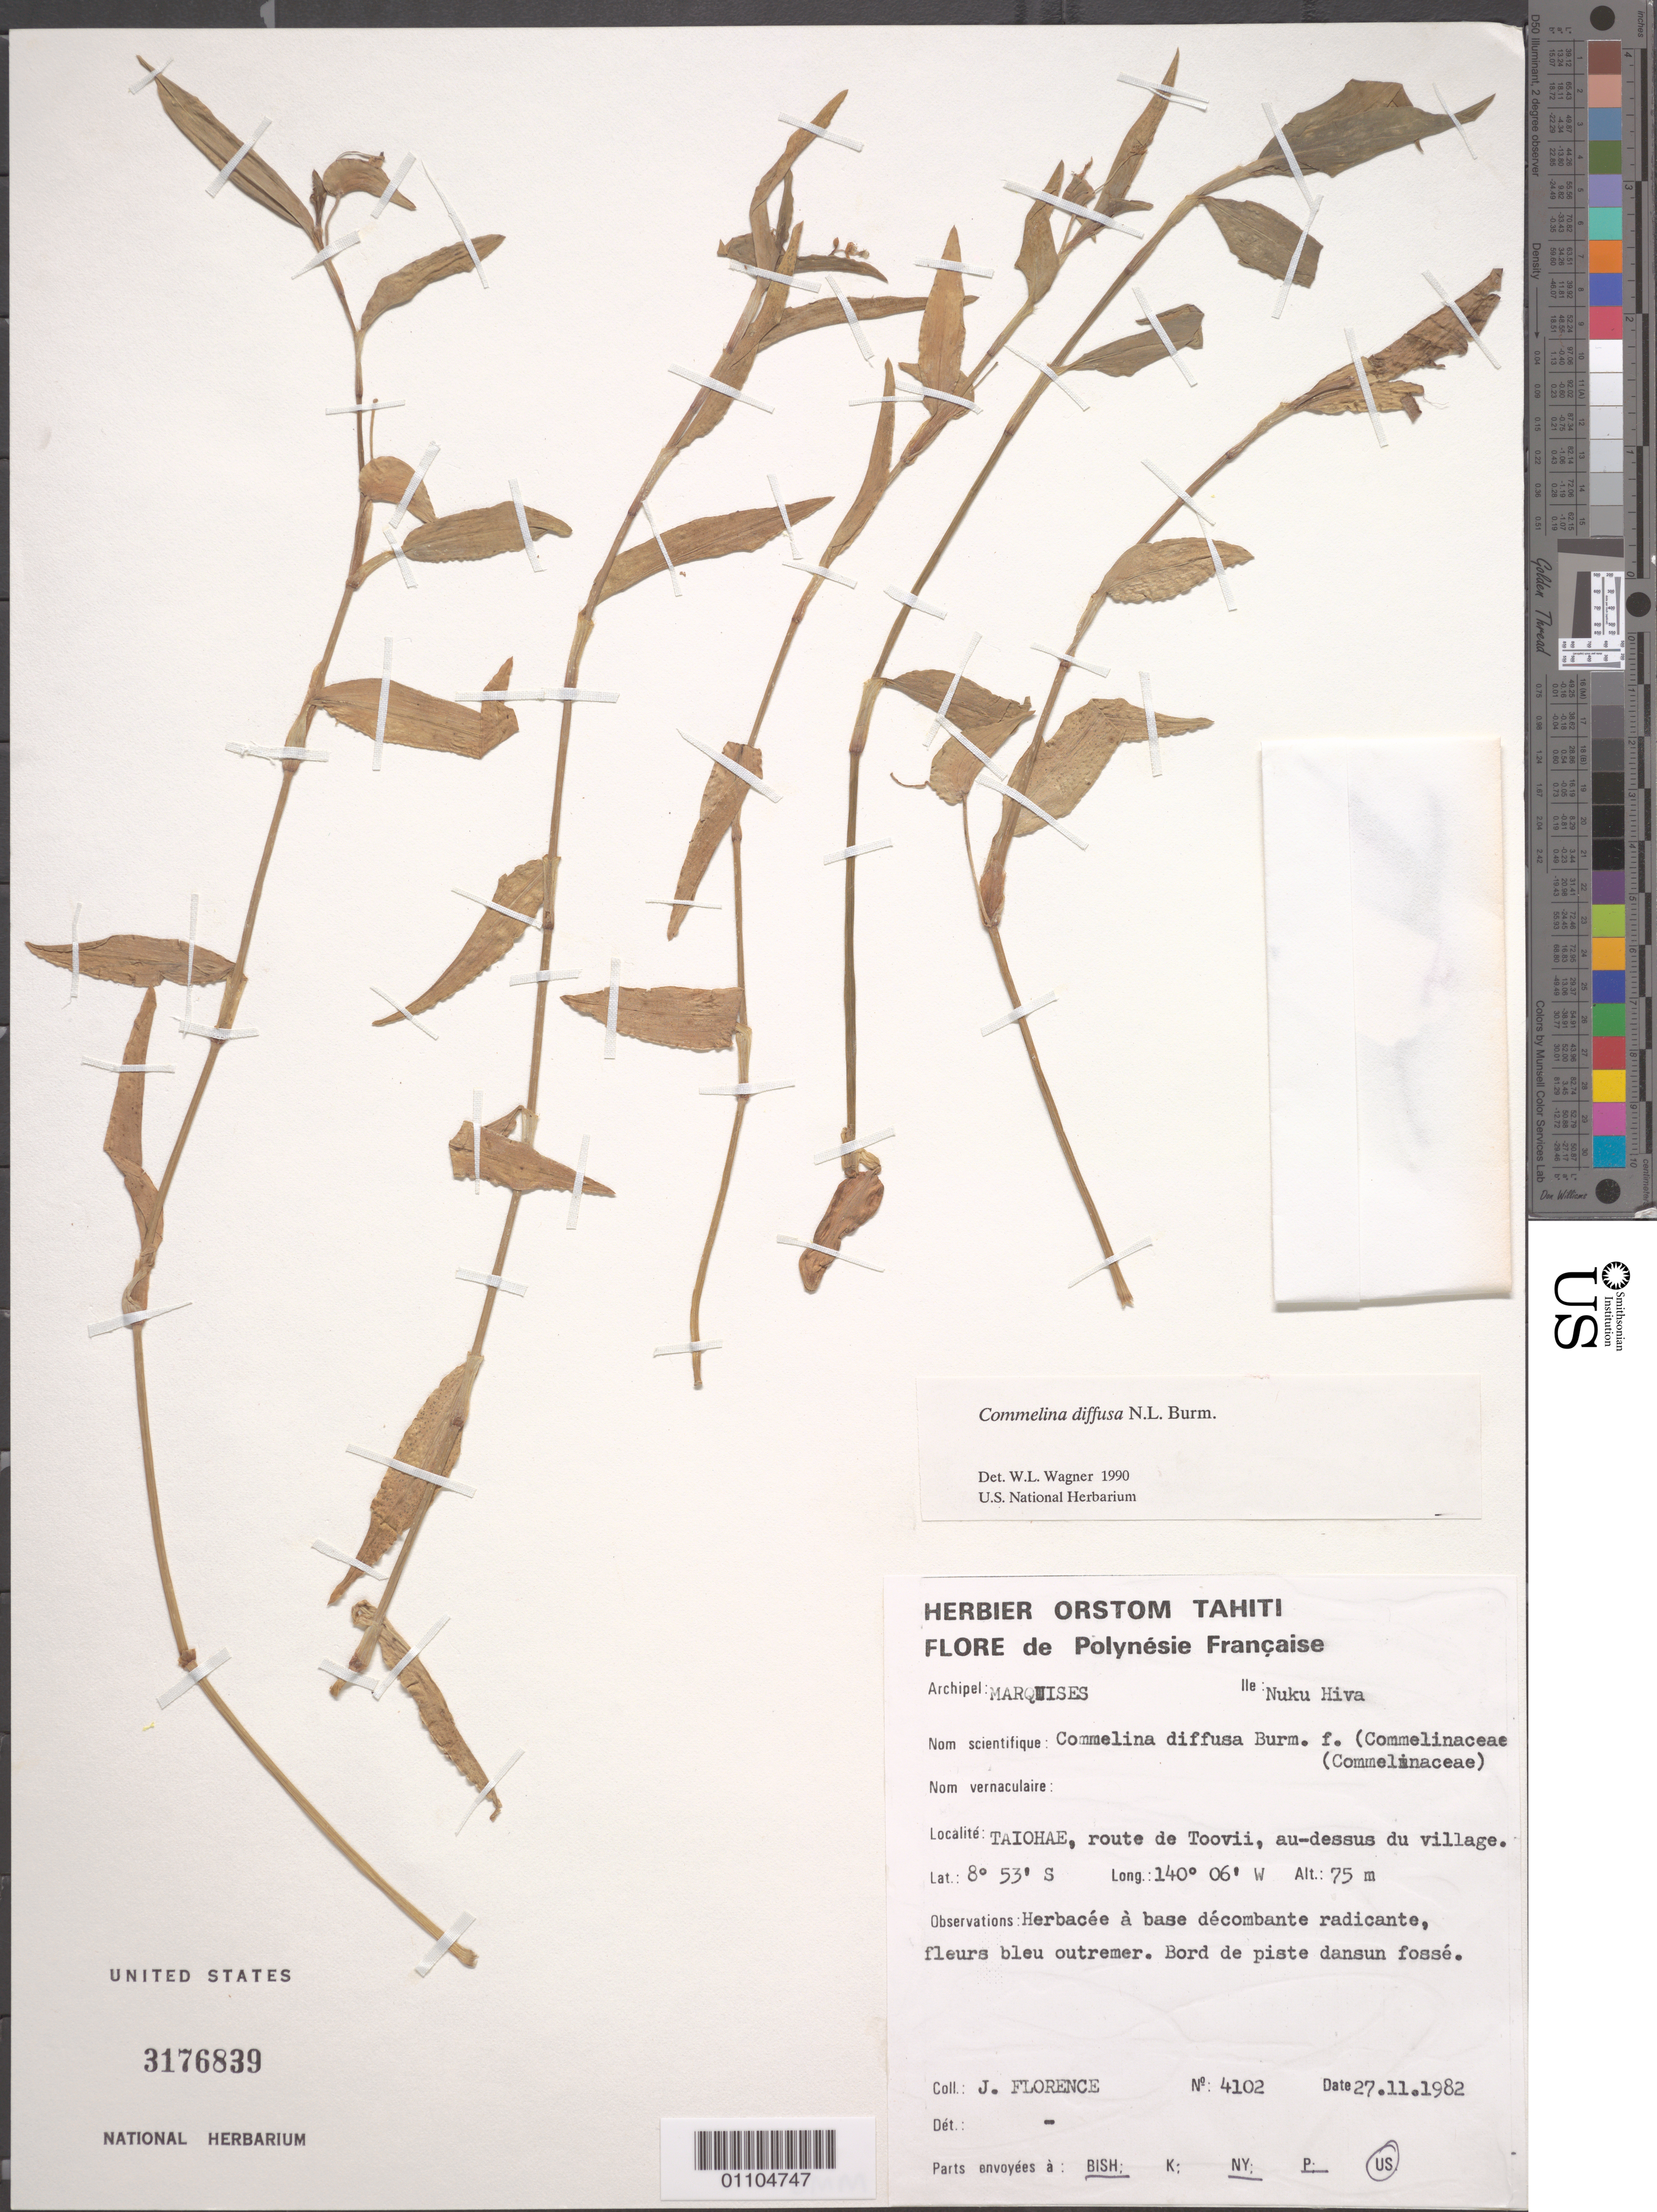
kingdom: Plantae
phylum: Tracheophyta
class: Liliopsida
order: Commelinales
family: Commelinaceae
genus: Commelina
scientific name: Commelina diffusa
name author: Burm. f.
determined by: Wagner, W. L., (BOT), Smithsonian Institution - National Museum of Natural History (UNITED STATES)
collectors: J. Florence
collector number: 4102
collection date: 1982-11-27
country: French Polynesia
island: Nuku Hiva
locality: Taiohae, route de Toovii, au-dessus du village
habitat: Bord de piste dans un fossé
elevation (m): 75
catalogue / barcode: US 3176839